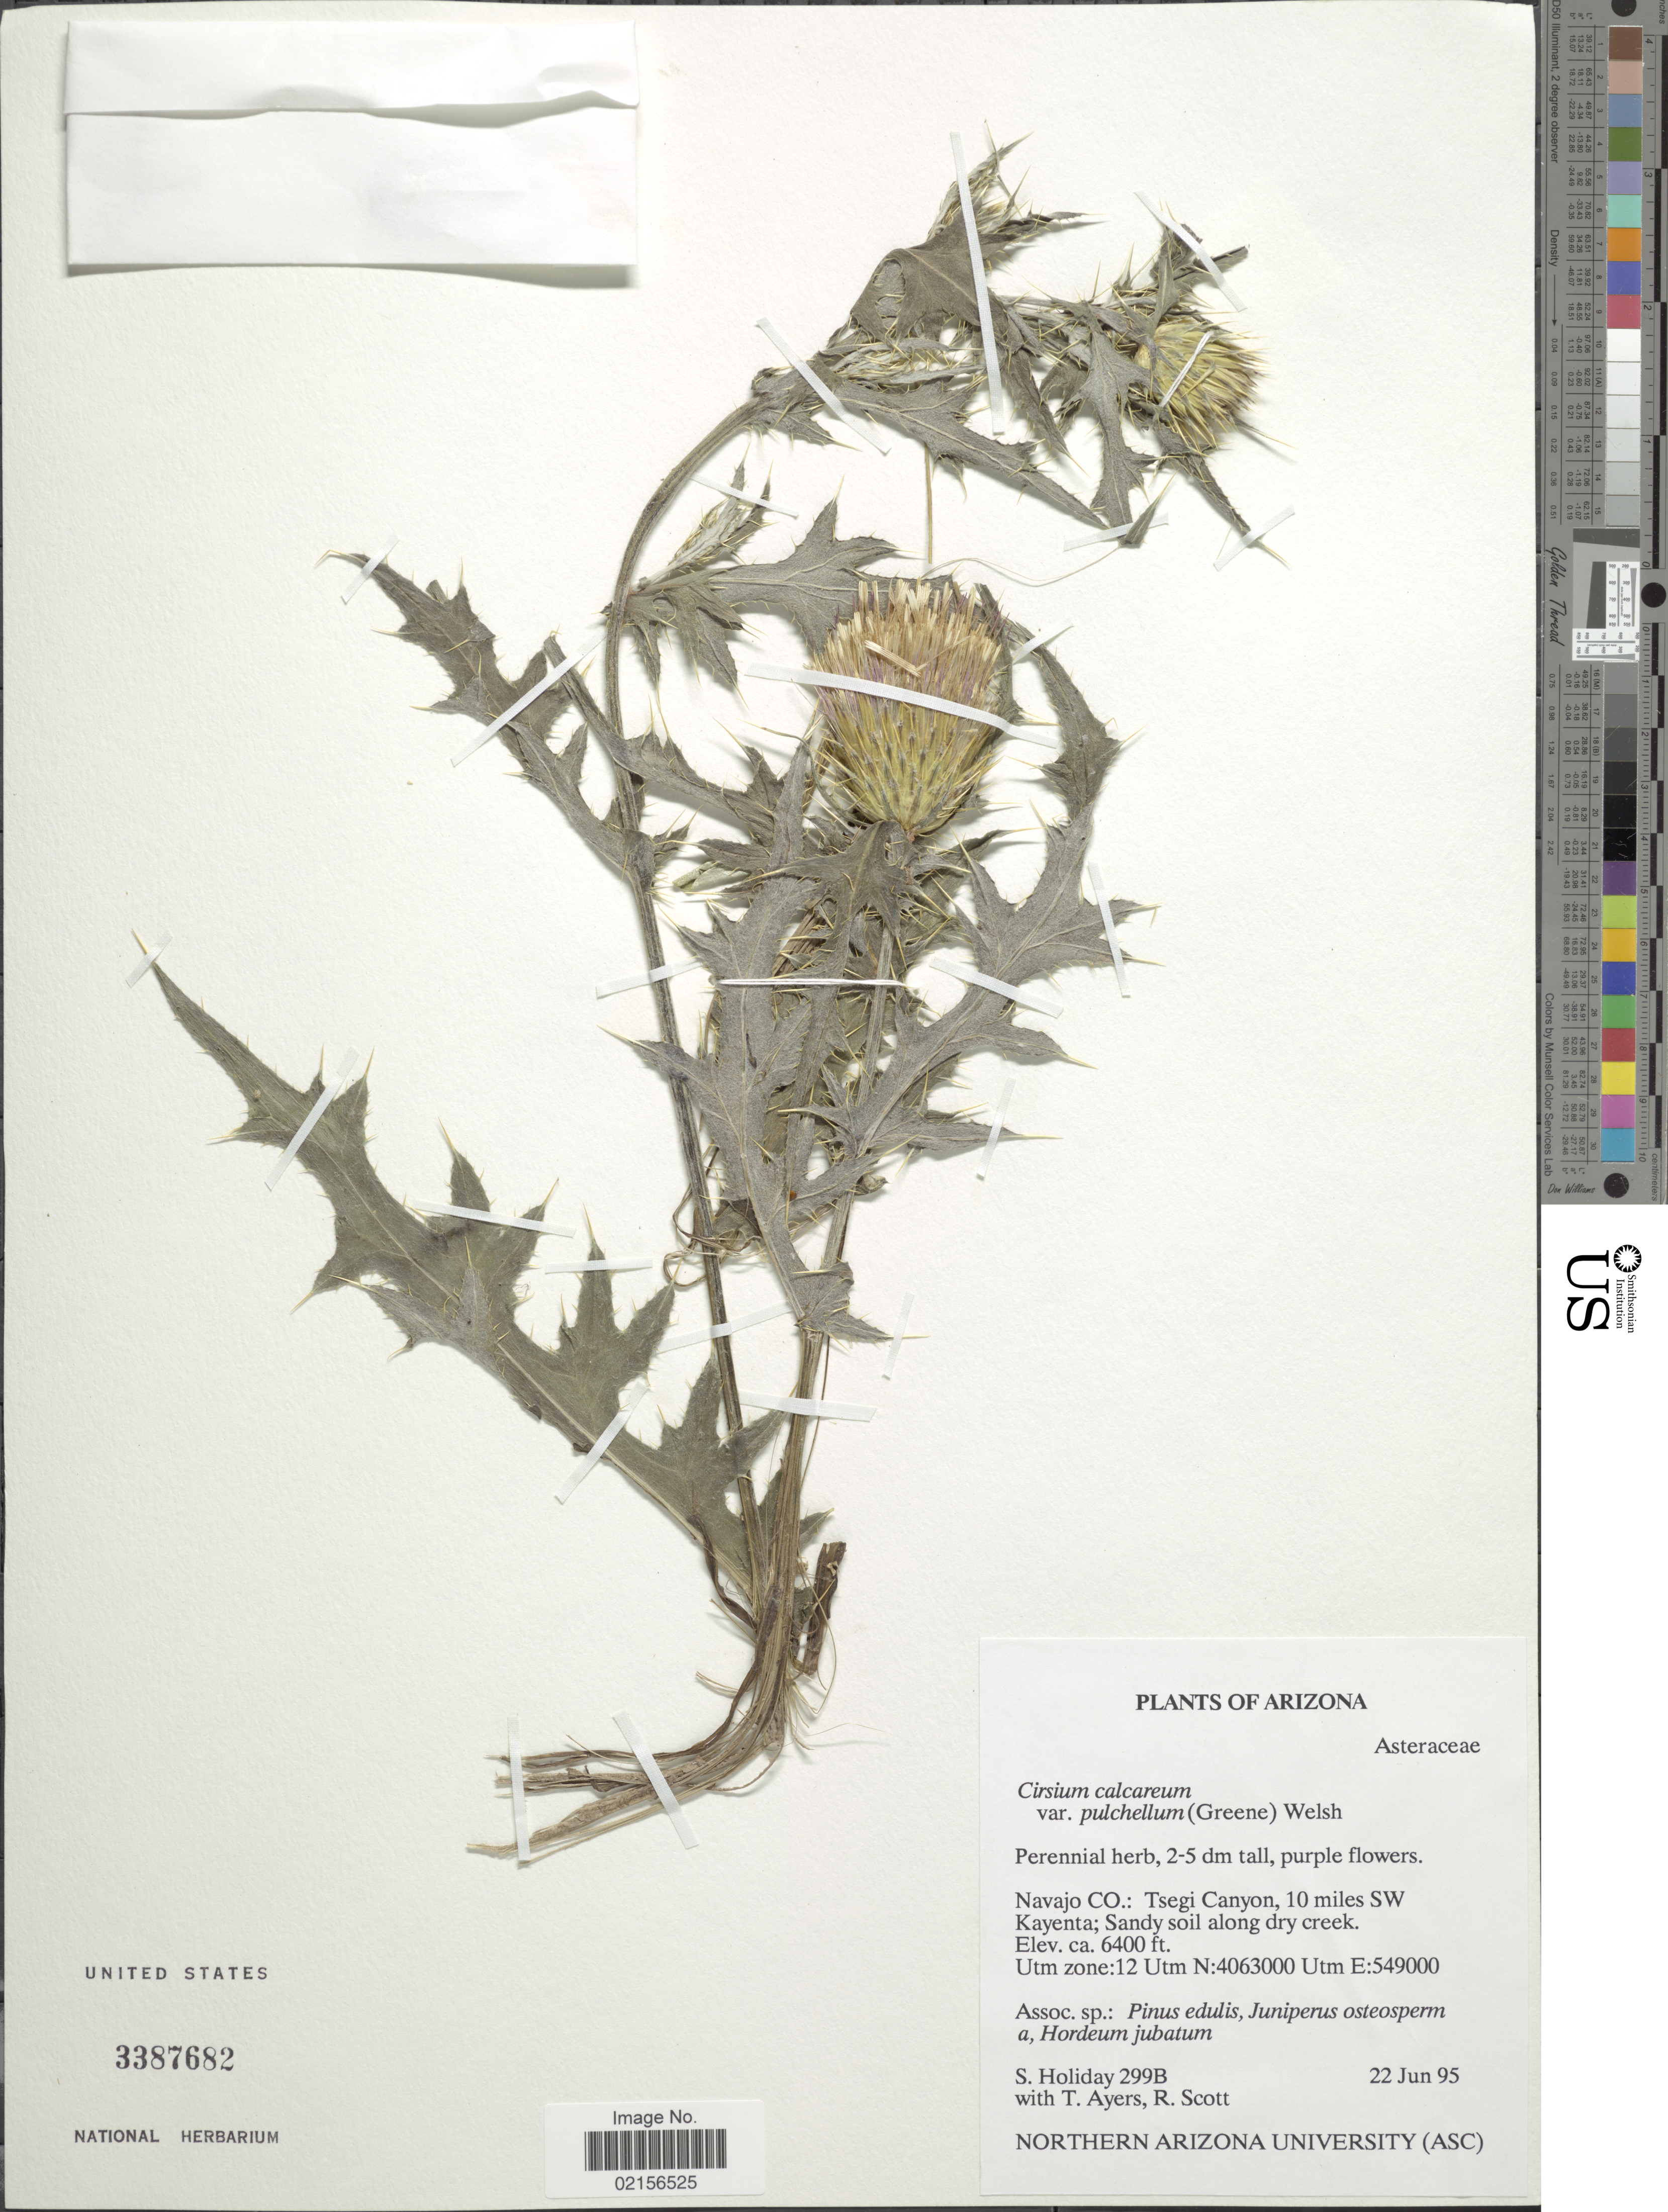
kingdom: Plantae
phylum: Tracheophyta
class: Magnoliopsida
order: Asterales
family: Asteraceae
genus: Cirsium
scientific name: Cirsium calcareum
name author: (M.E. Jones) Wooton & Standl.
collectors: S. Holiday, T. J. Ayers & R. Scott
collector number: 299B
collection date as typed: Transcribed d/m/y: 22/6/95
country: United States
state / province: Arizona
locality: Navajo Co: Tsegi Canyon, 10 miles SW Kayenta; Sandy soil along dry creek, Utm zone: 12 Utm N:40630000 Utm E: 549000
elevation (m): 1951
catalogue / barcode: US 3387682